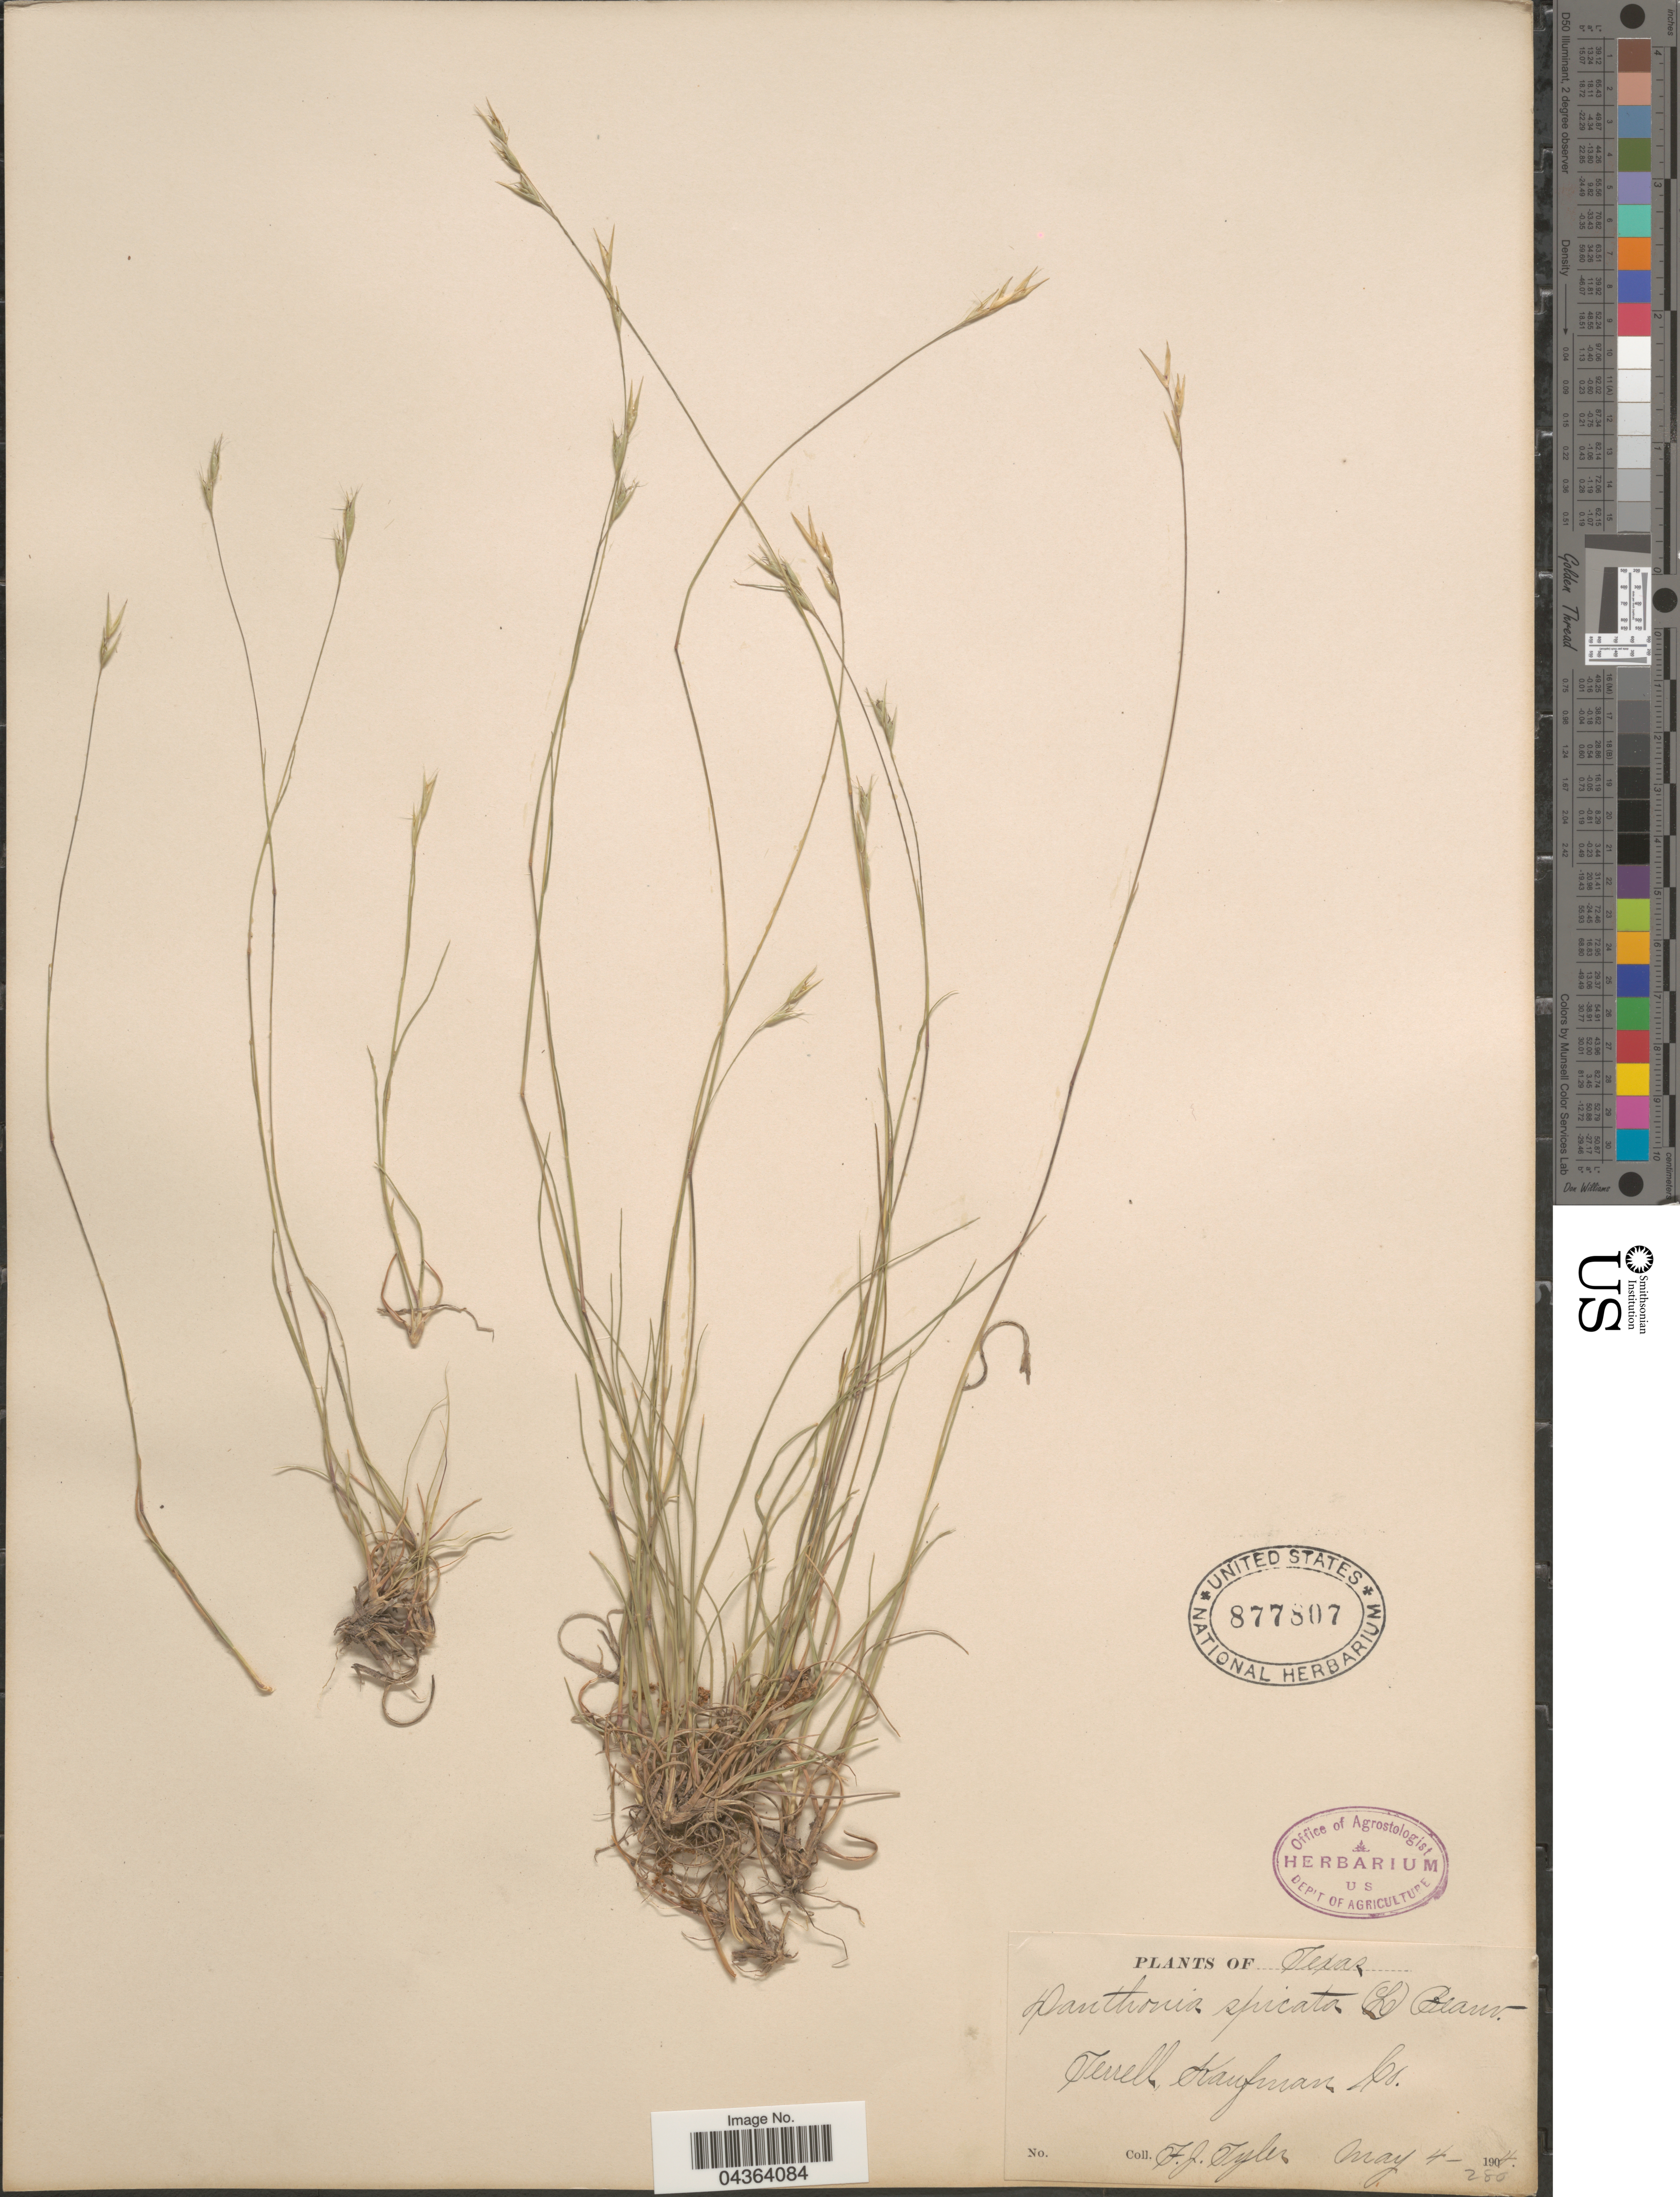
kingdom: Plantae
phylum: Tracheophyta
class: Liliopsida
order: Poales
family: Poaceae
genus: Danthonia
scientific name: Danthonia spicata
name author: (L.) P. Beauv. ex Roem. & Schult.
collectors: F. Tyler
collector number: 280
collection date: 1904-05-04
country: United States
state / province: Texas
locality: Terrell, Kaufman Co.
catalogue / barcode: US 877807